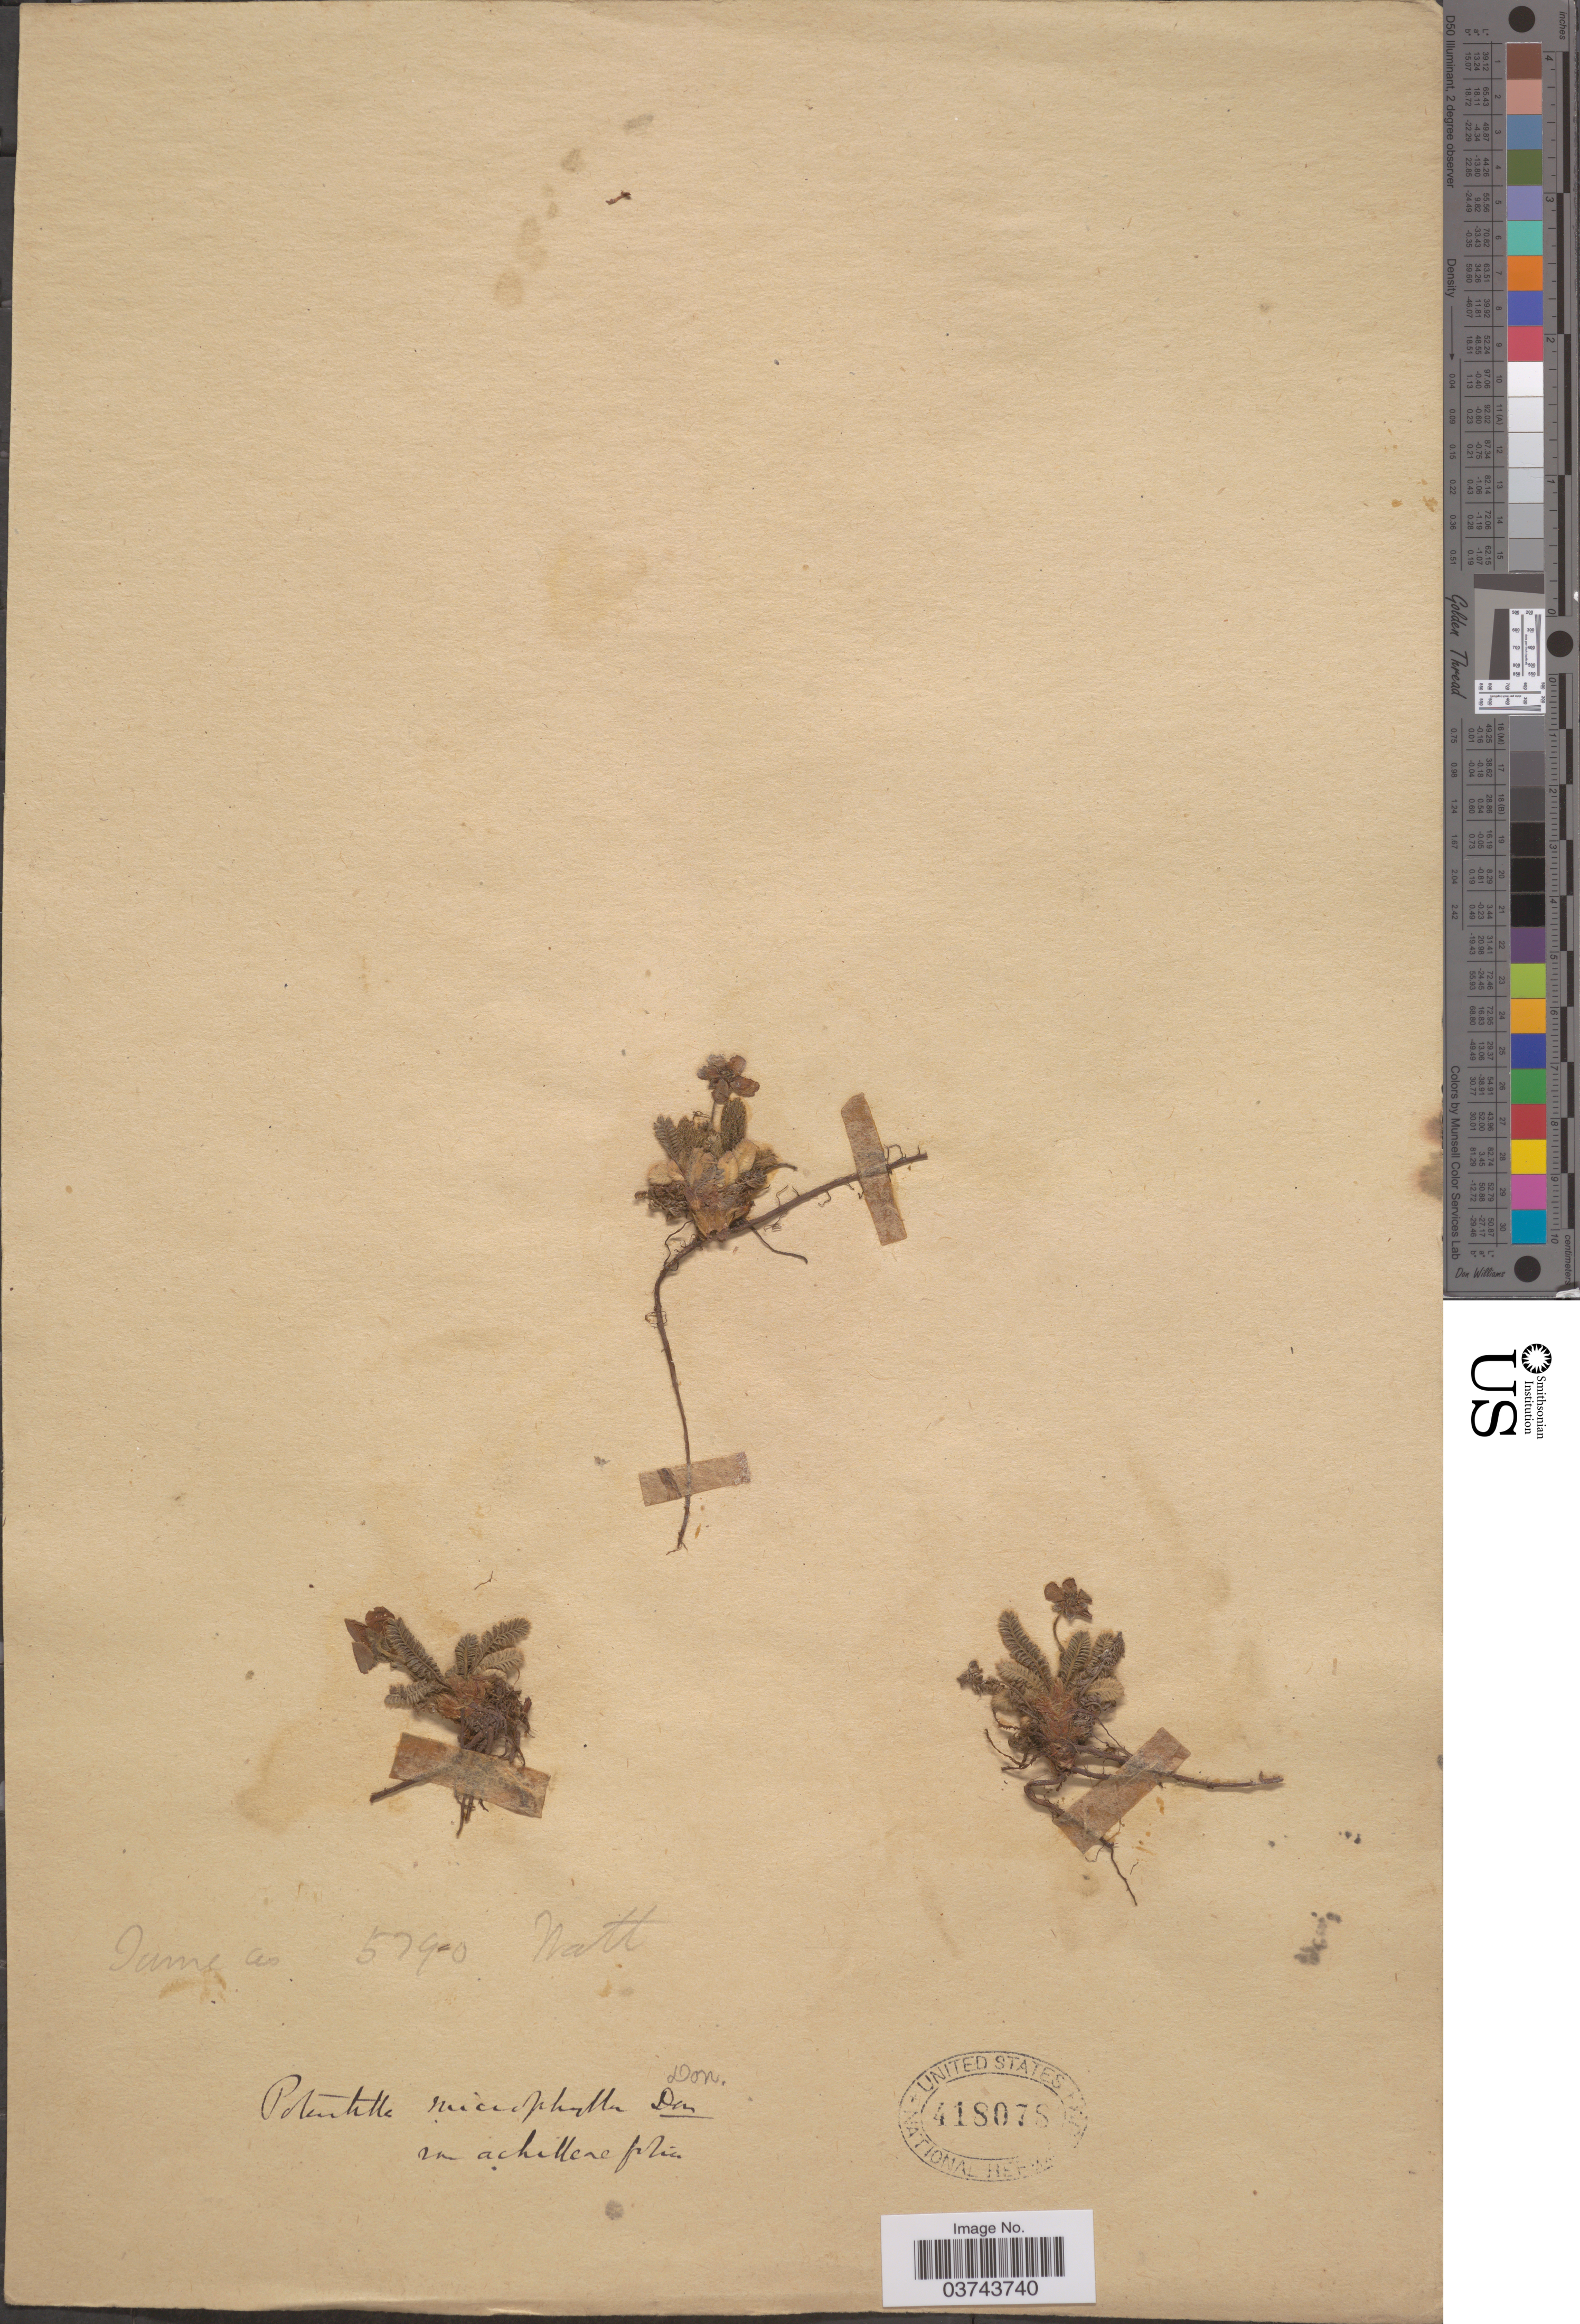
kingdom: Plantae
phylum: Tracheophyta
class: Magnoliopsida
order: Rosales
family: Rosaceae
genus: Potentilla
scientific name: Potentilla microphylla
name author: D. Don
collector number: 5790?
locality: Jume Co. Watt. [interpreted] [unsure placement]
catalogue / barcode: US 418078